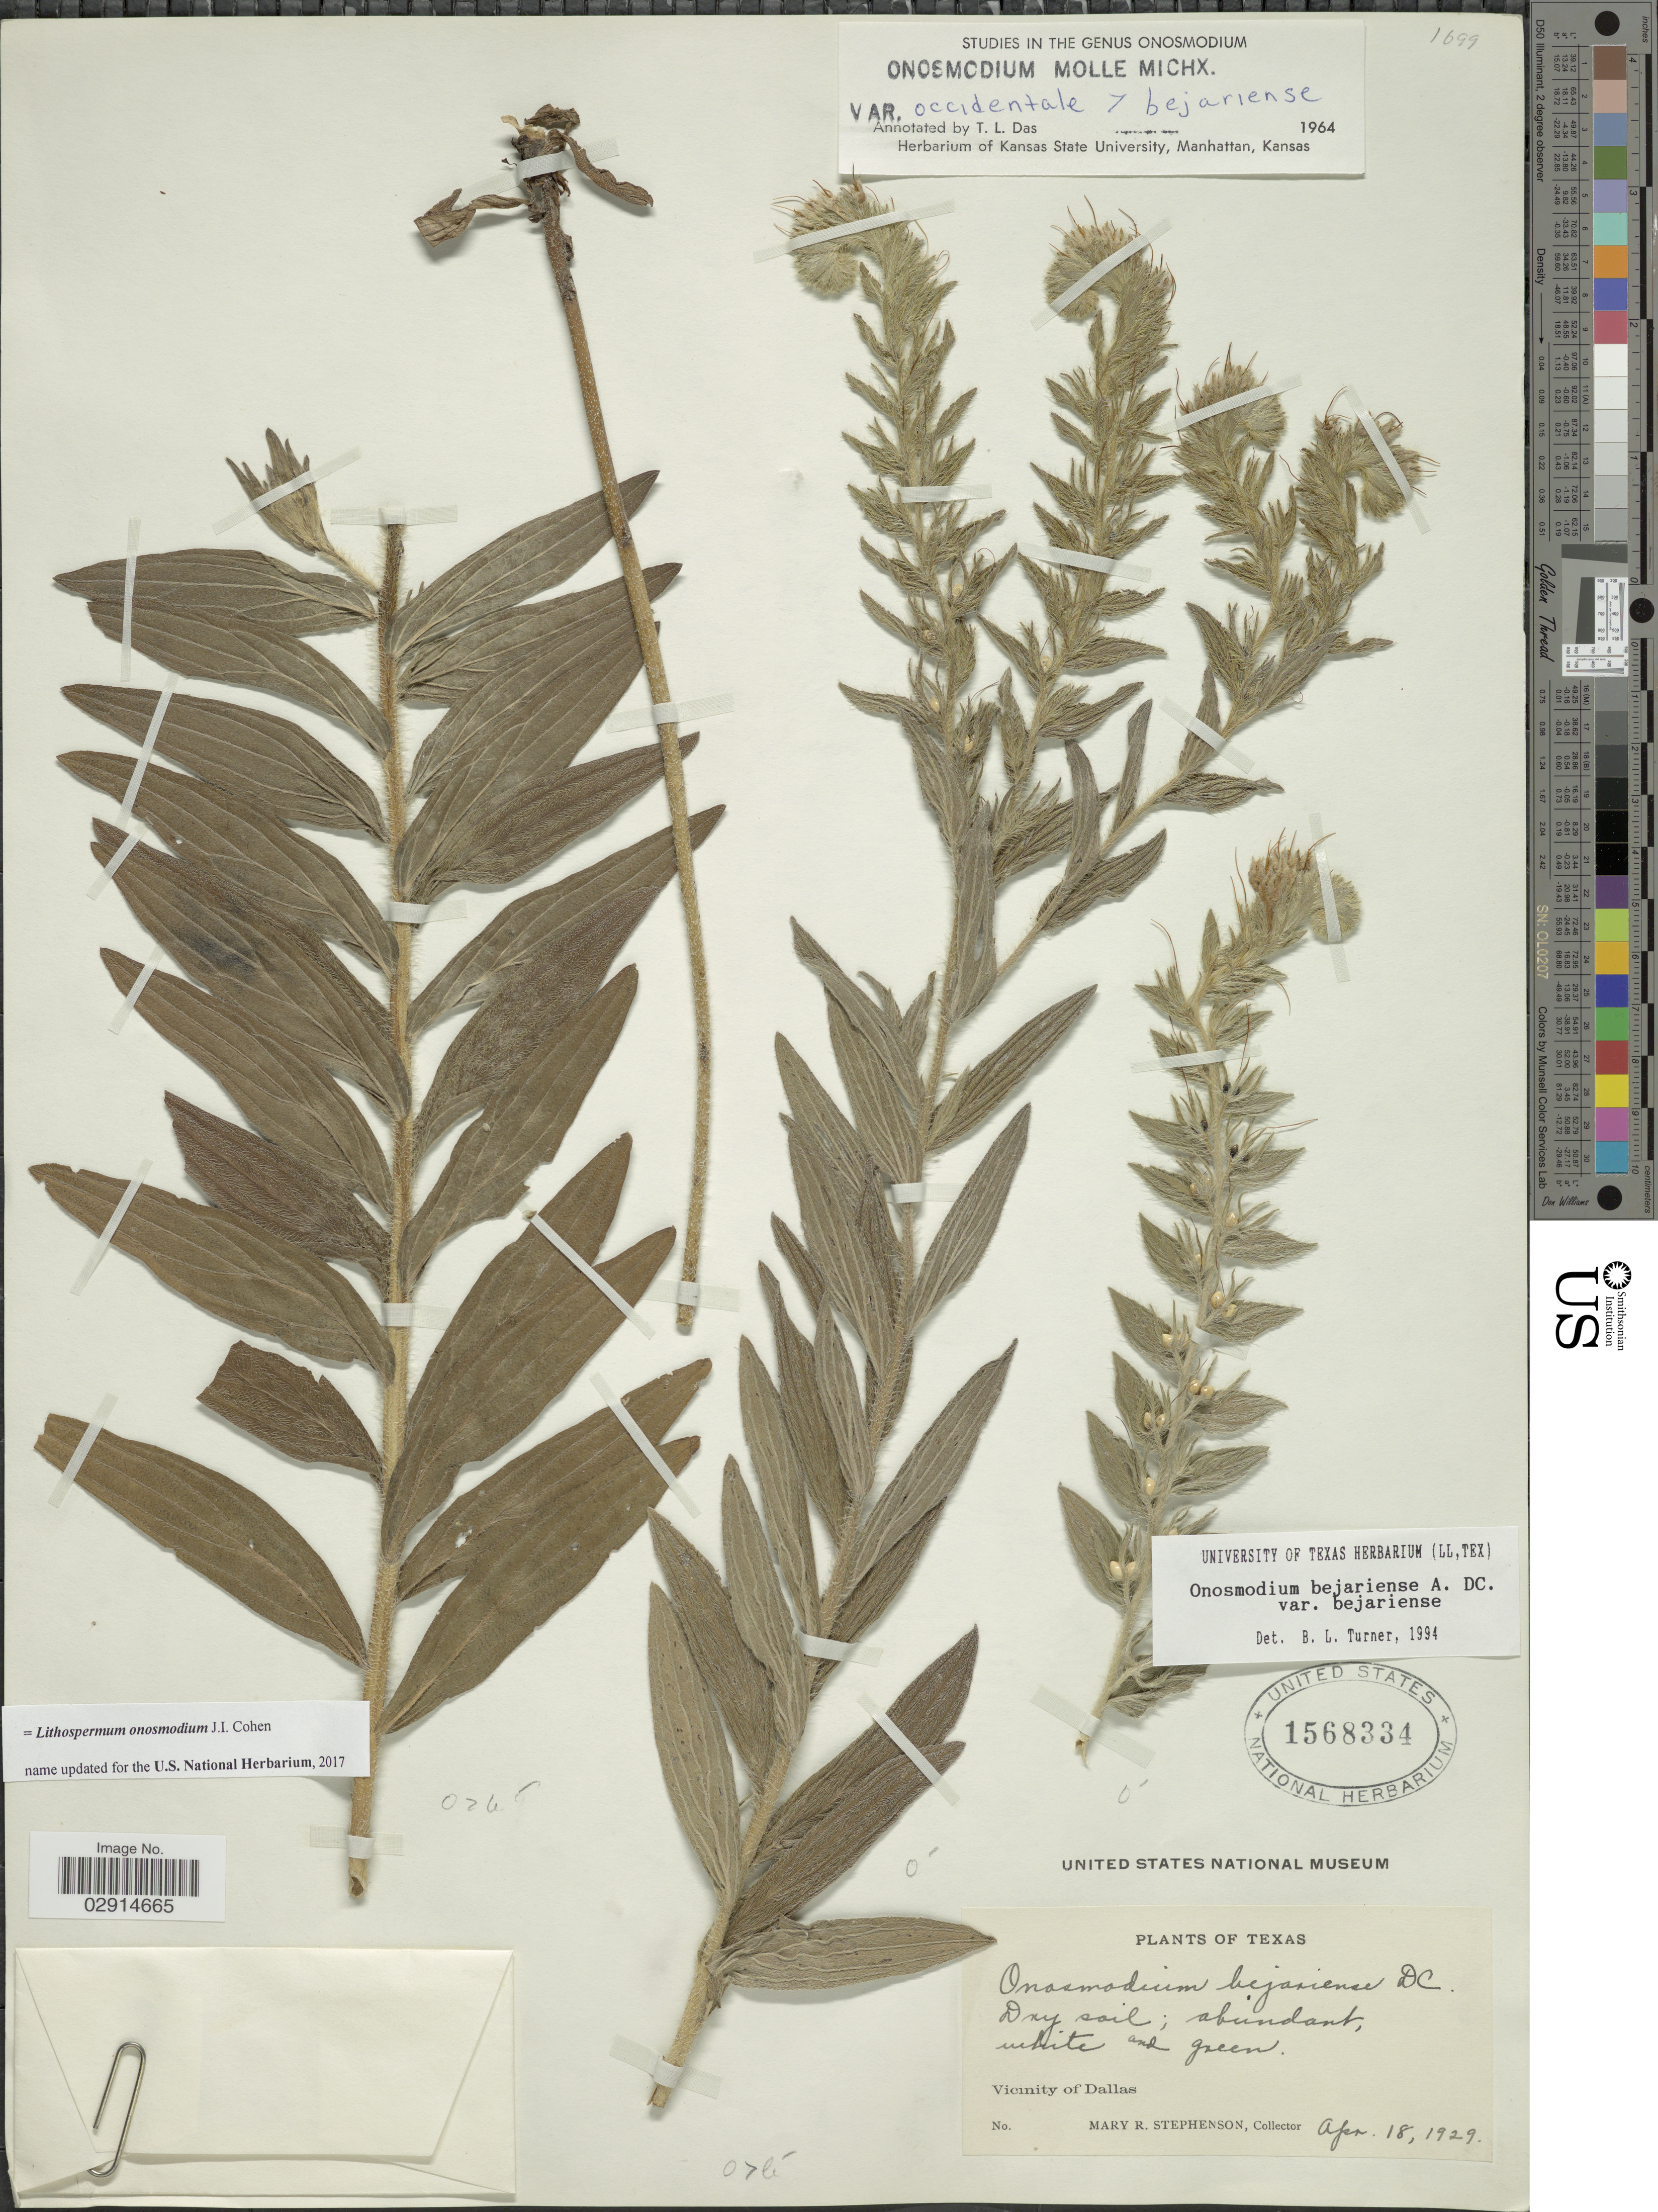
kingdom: Plantae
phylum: Tracheophyta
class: Magnoliopsida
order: Boraginales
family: Boraginaceae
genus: Lithospermum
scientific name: Lithospermum onosmodium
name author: Cohen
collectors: M. Stephenson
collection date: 1929-04-18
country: United States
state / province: Texas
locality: Vicinity of Dallas.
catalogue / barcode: US 1568334